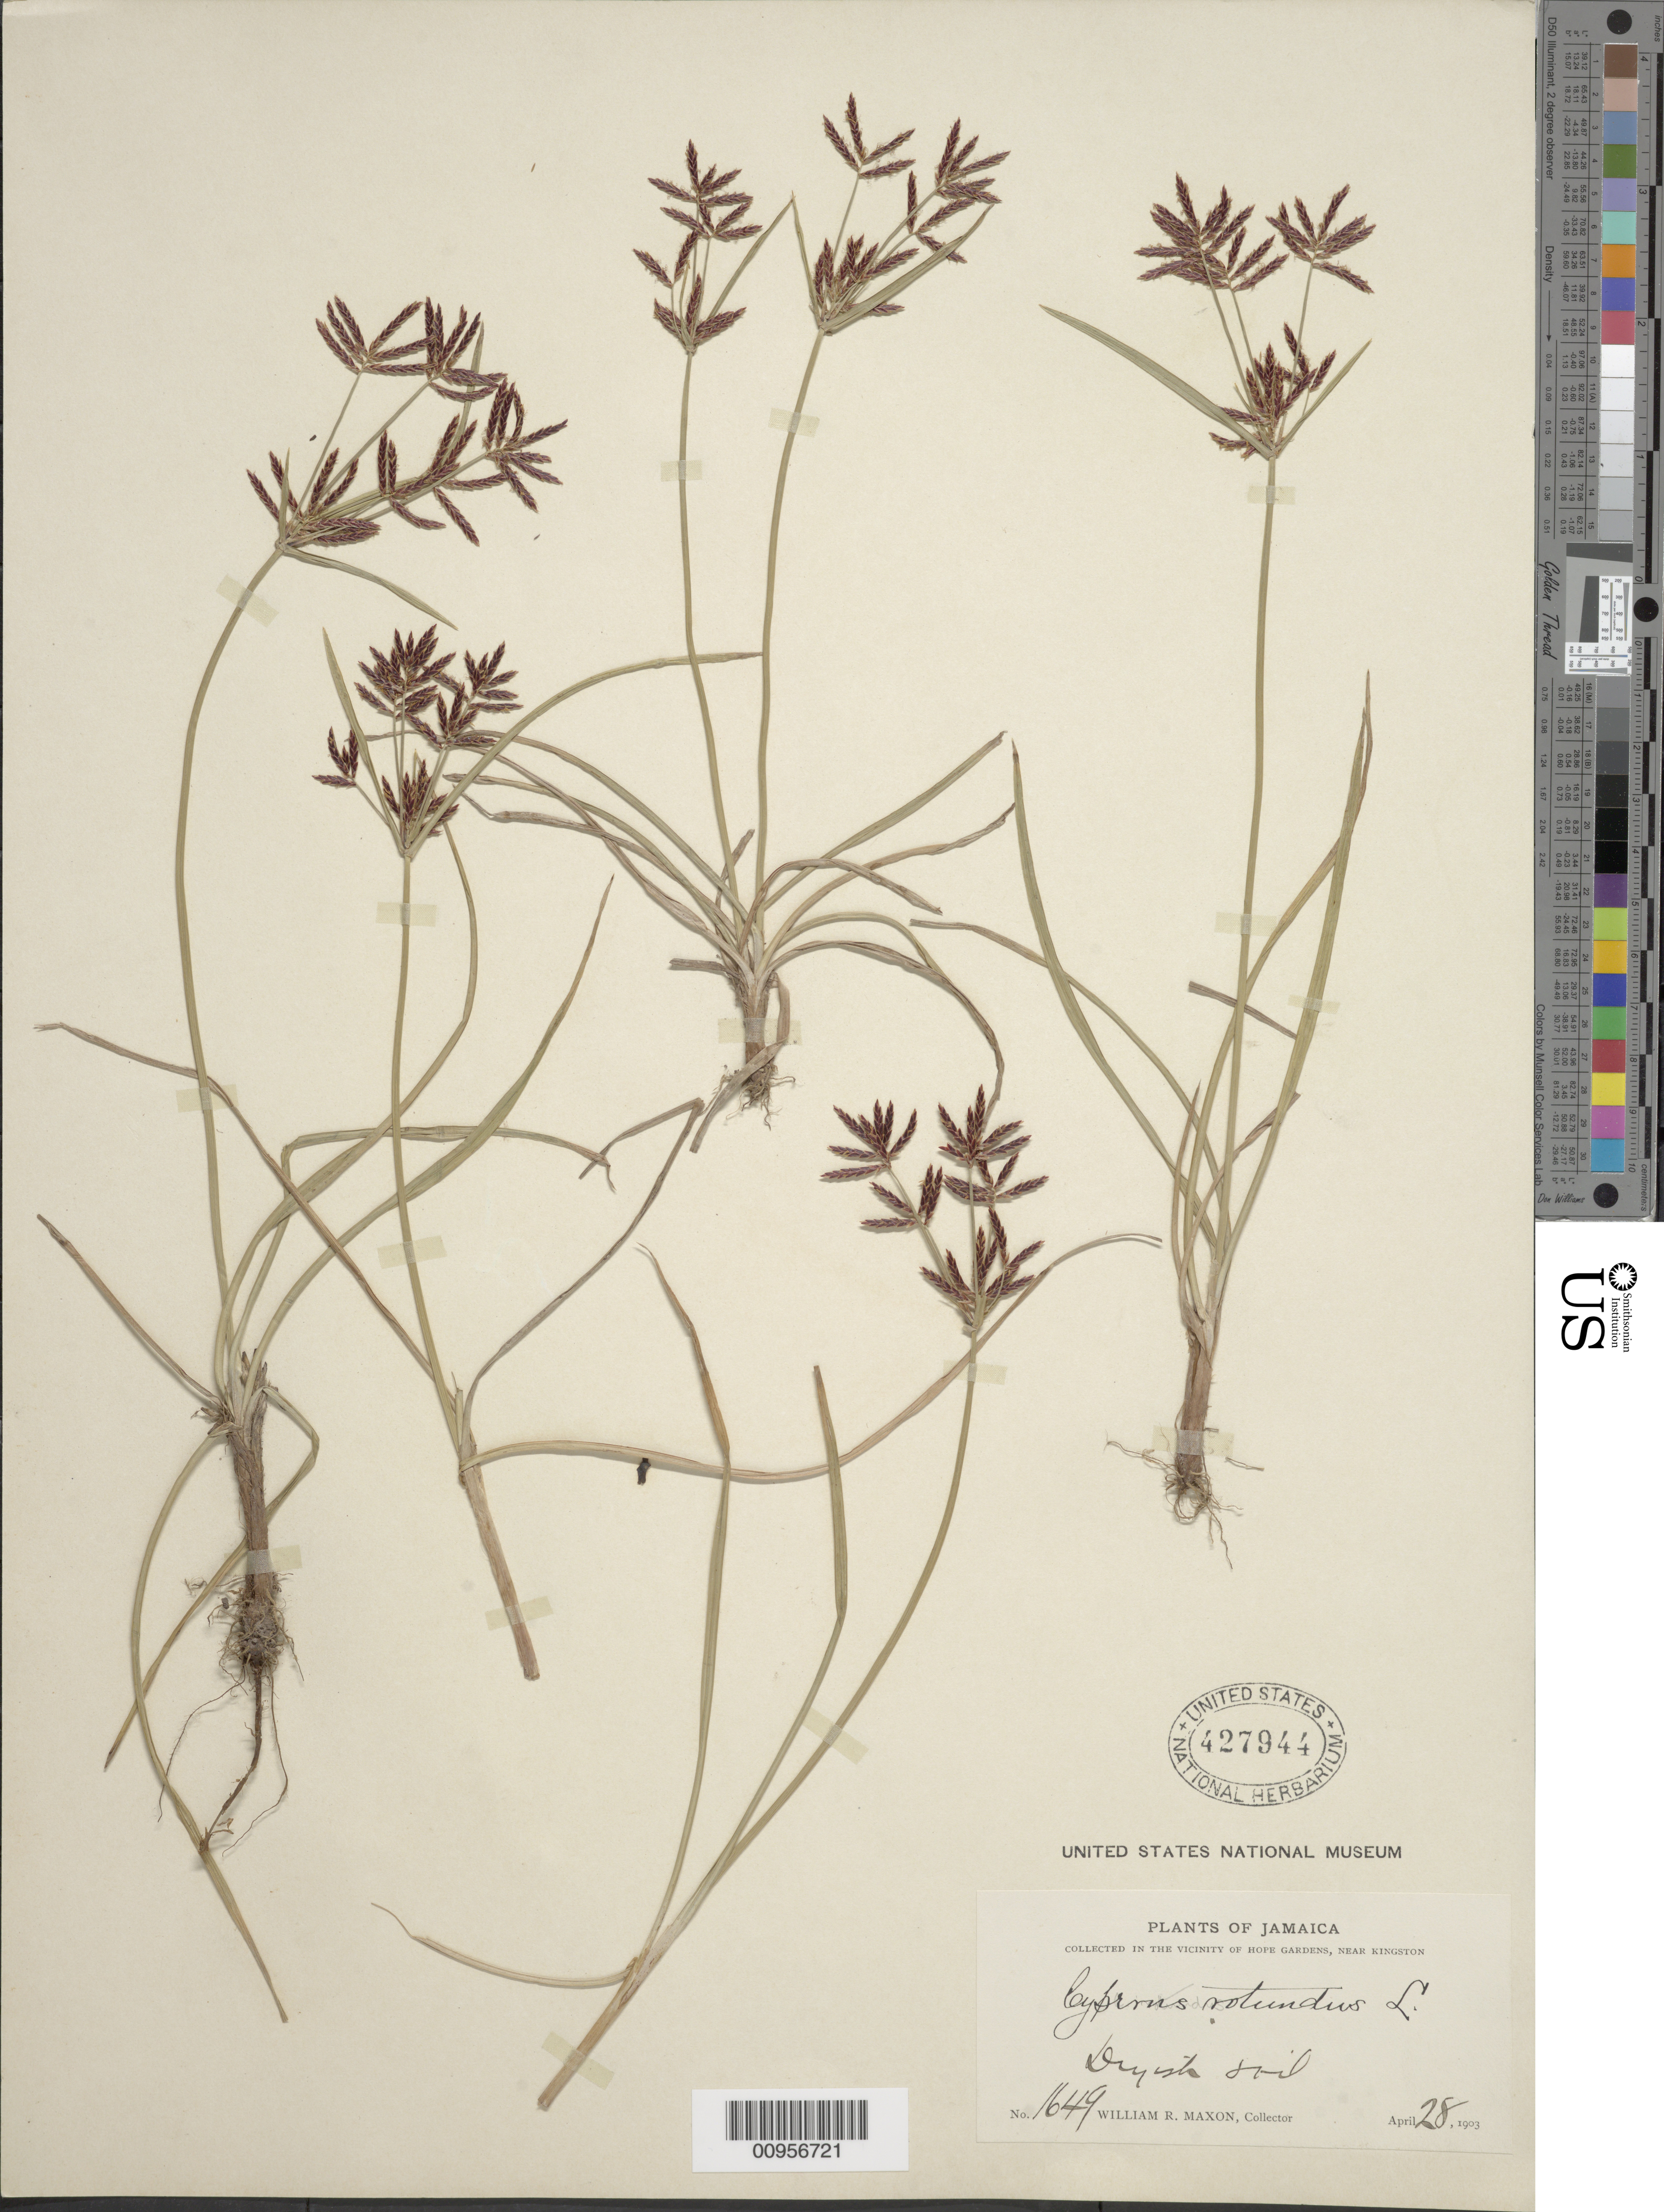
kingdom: Plantae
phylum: Tracheophyta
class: Liliopsida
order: Poales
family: Cyperaceae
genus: Cyperus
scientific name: Cyperus rotundus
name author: L.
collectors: W. R. Maxon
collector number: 1649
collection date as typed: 28 Apr 1903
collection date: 1903-04-28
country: Jamaica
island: Jamaica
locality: In the vicinity of Hope Gardens, near Kingston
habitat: Dryish soil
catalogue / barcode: US 427944